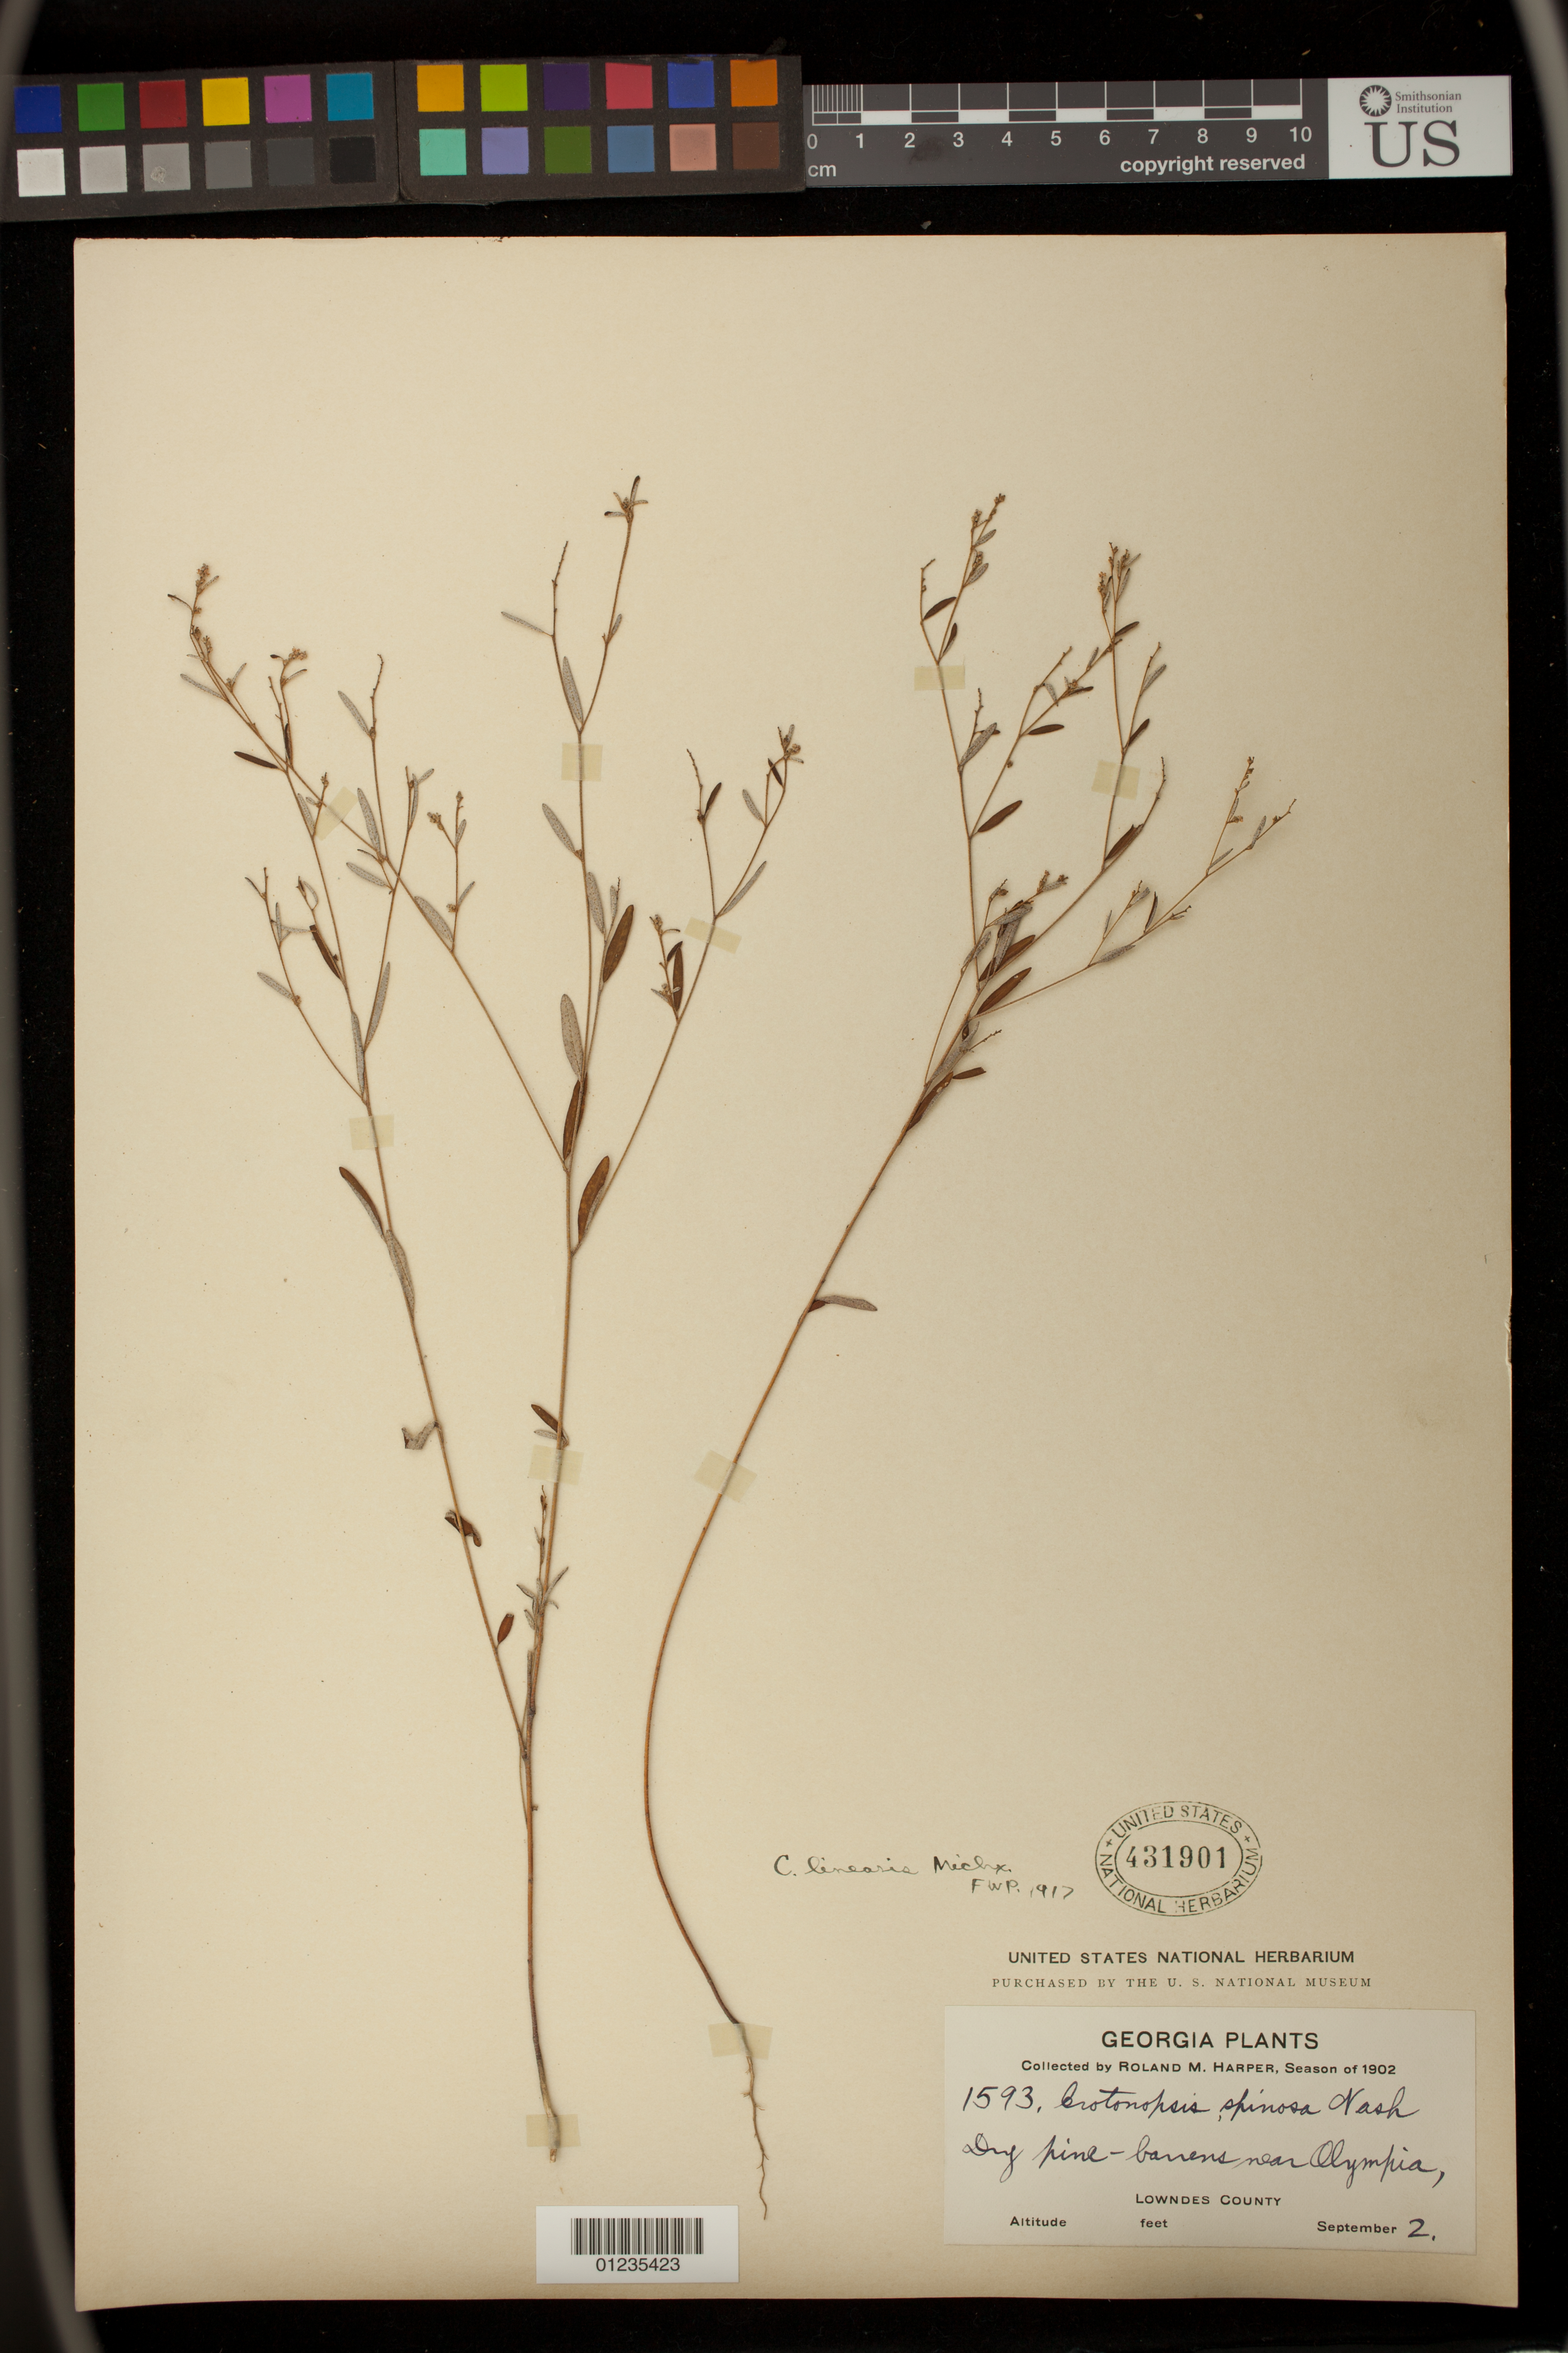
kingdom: Plantae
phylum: Tracheophyta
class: Magnoliopsida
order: Malpighiales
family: Euphorbiaceae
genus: Crotonopsis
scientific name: Crotonopsis linearis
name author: Michx.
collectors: R. M. Harper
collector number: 1593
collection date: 1902-09-02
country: United States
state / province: Georgia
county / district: Lowndes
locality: near Olympia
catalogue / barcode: US 431901